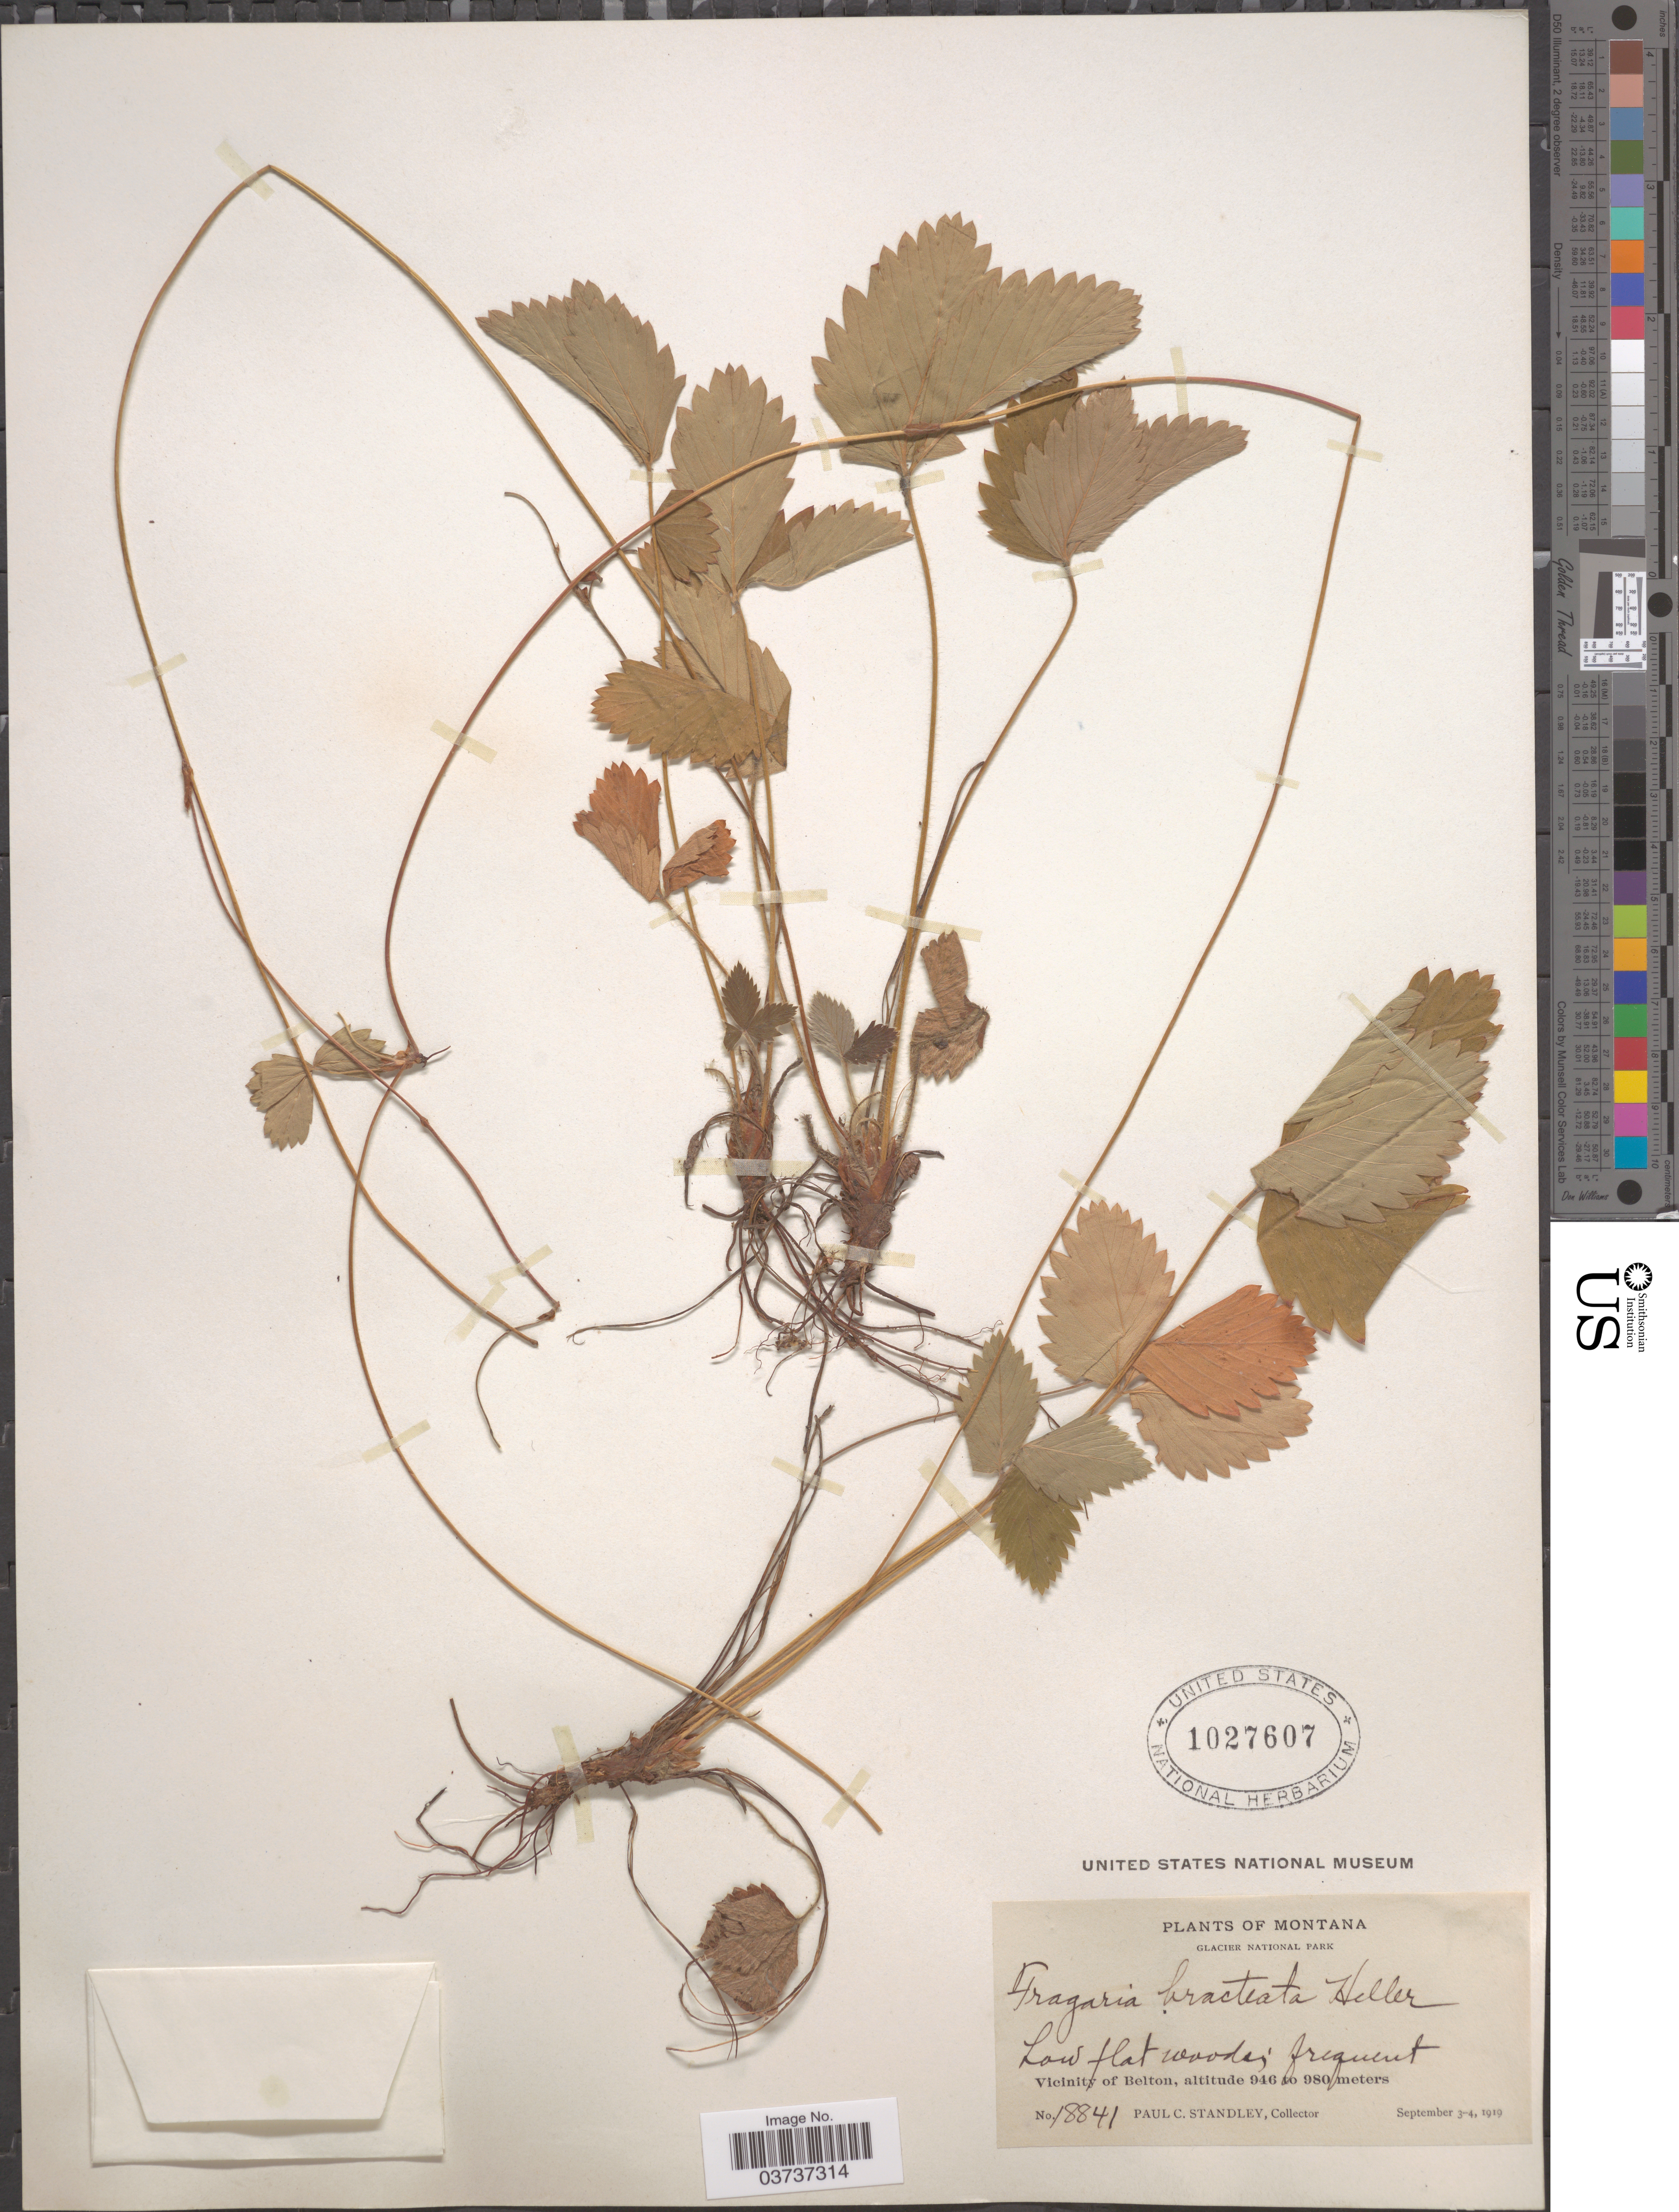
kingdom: Plantae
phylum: Tracheophyta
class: Magnoliopsida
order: Rosales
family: Rosaceae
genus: Fragaria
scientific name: Fragaria vesca subsp. bracteata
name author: L.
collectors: P. C. Standley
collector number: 18841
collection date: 1919-09-03/1919-09-04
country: United States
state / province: Montana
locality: Glacier National Park. Vicinity of Belton.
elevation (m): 946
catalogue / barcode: US 1027607